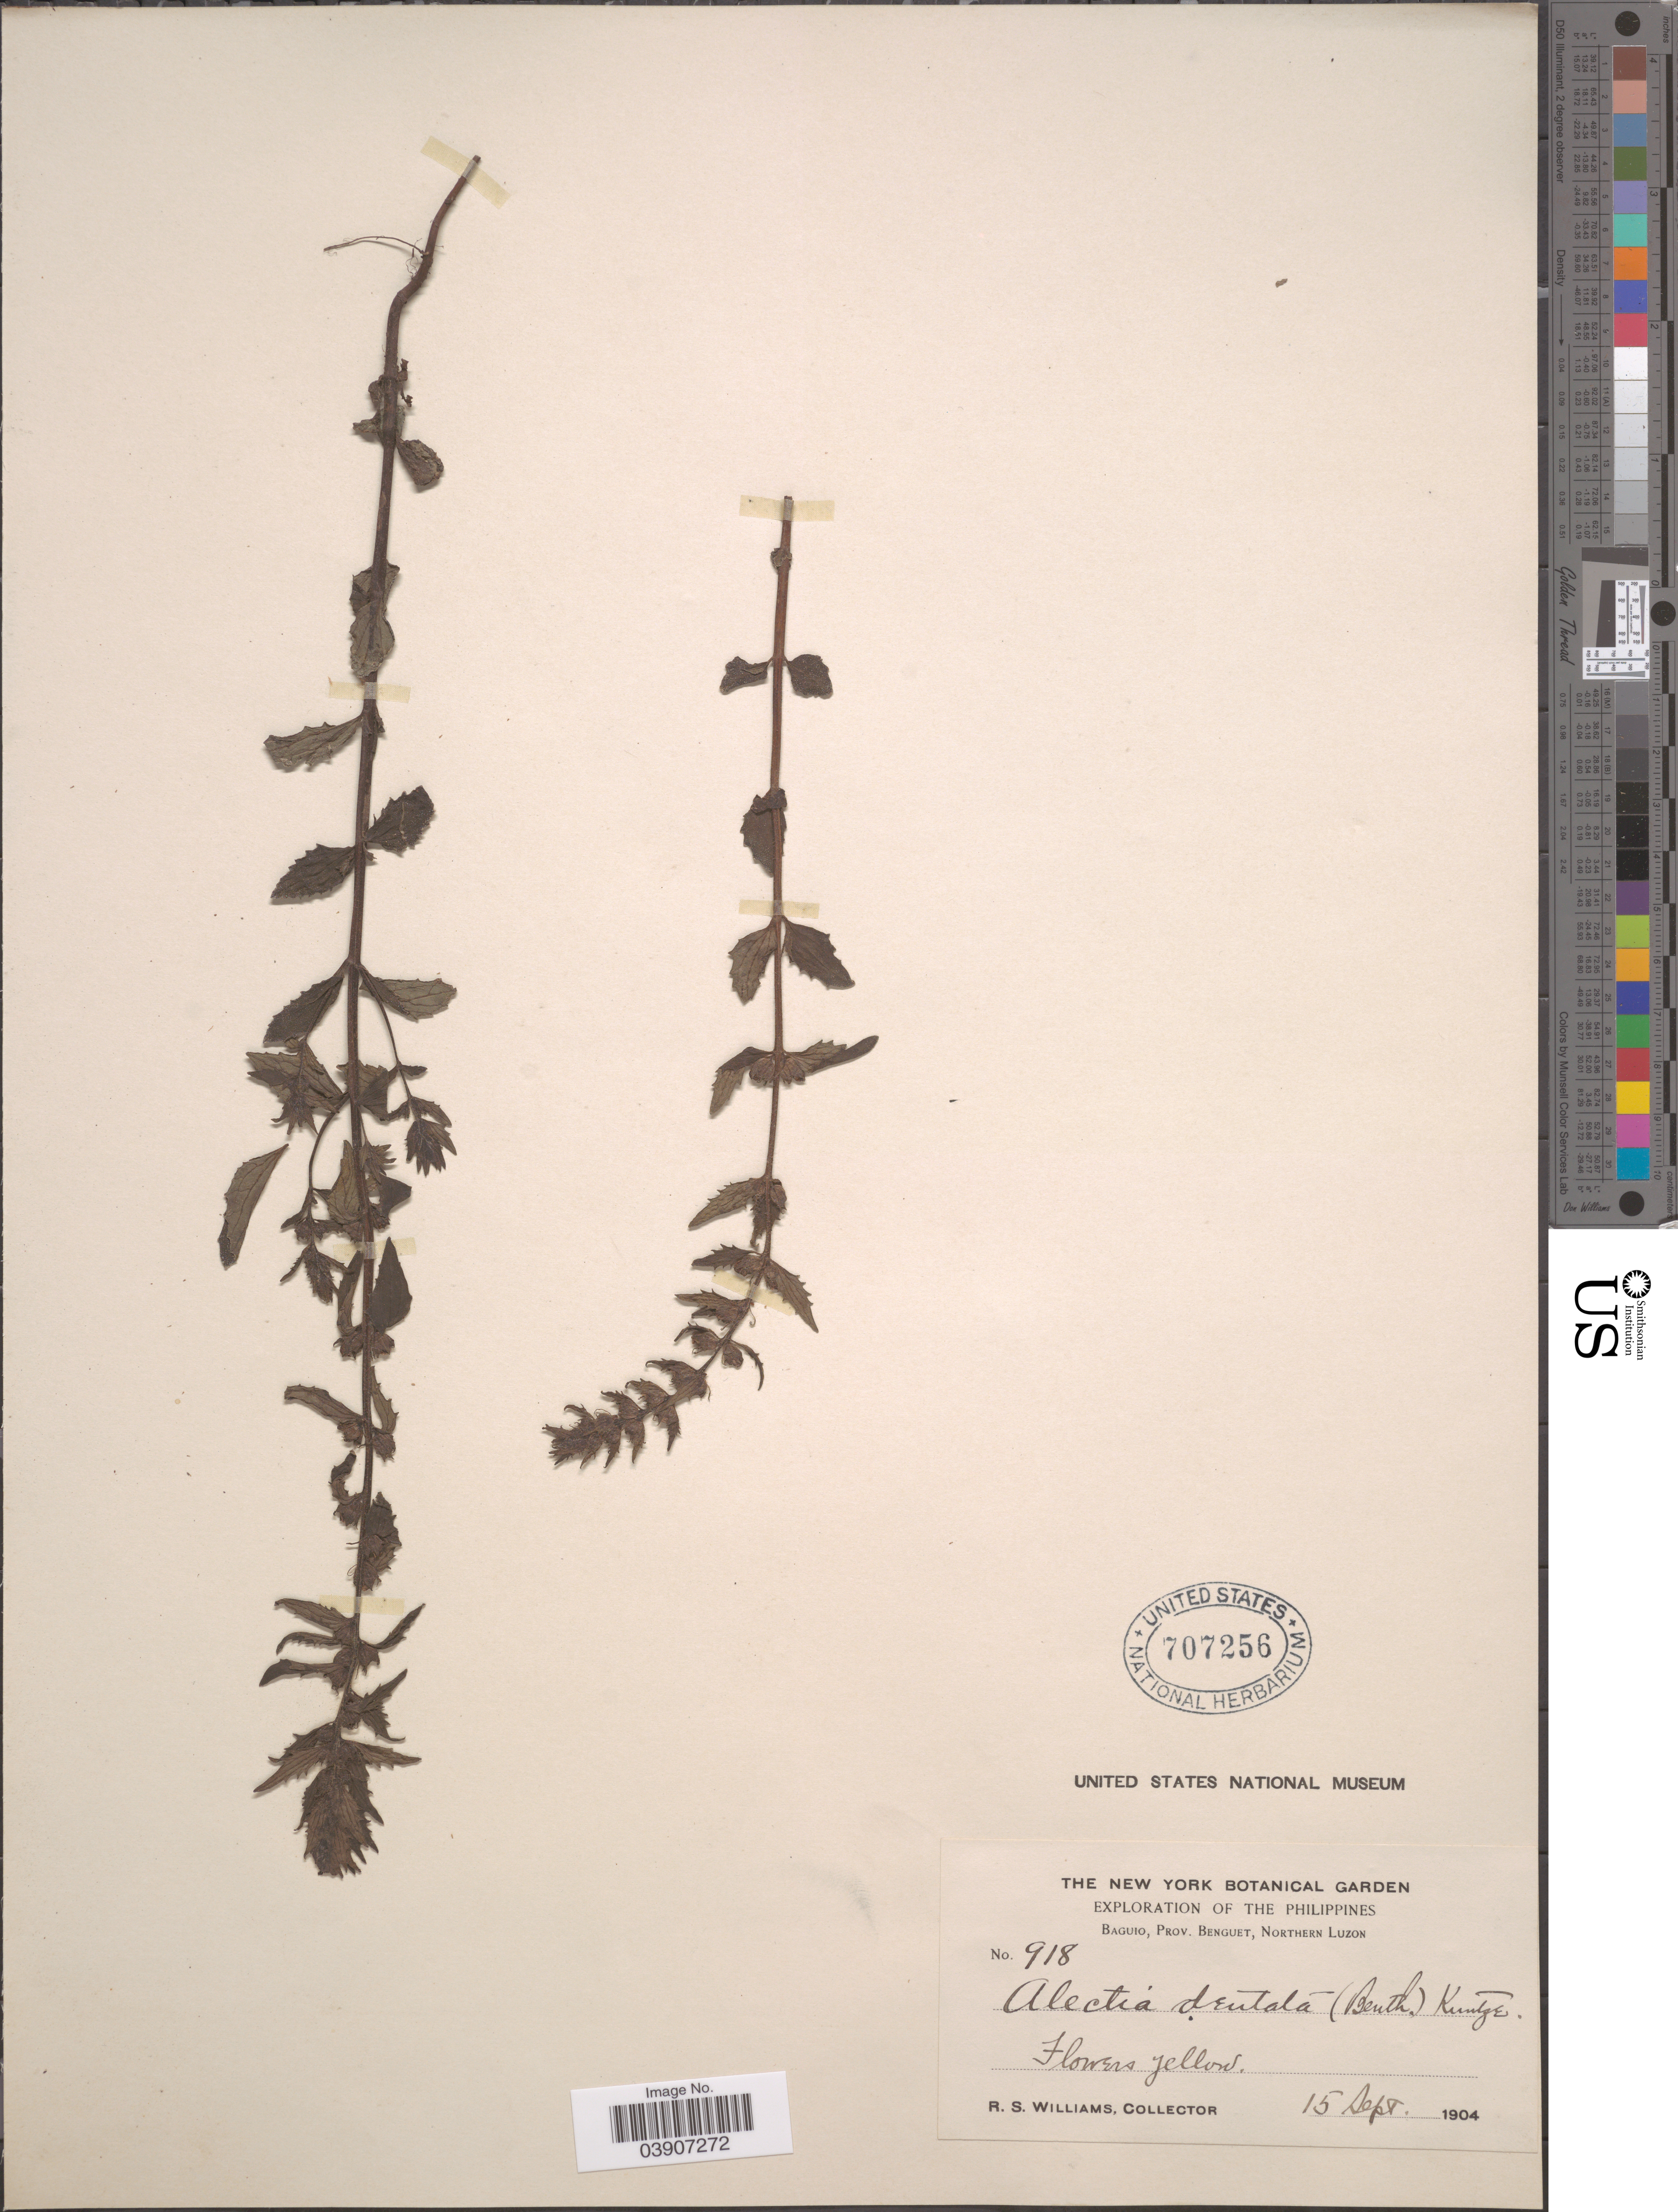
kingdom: Plantae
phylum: Tracheophyta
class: Magnoliopsida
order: Lamiales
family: Orobanchaceae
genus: Alectra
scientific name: Alectra dentata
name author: Kuntze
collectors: R. S. Williams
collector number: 918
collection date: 1904-09-15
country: Philippines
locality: Baguio, Prov. Benguet, Northern Luzon.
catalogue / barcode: US 707256